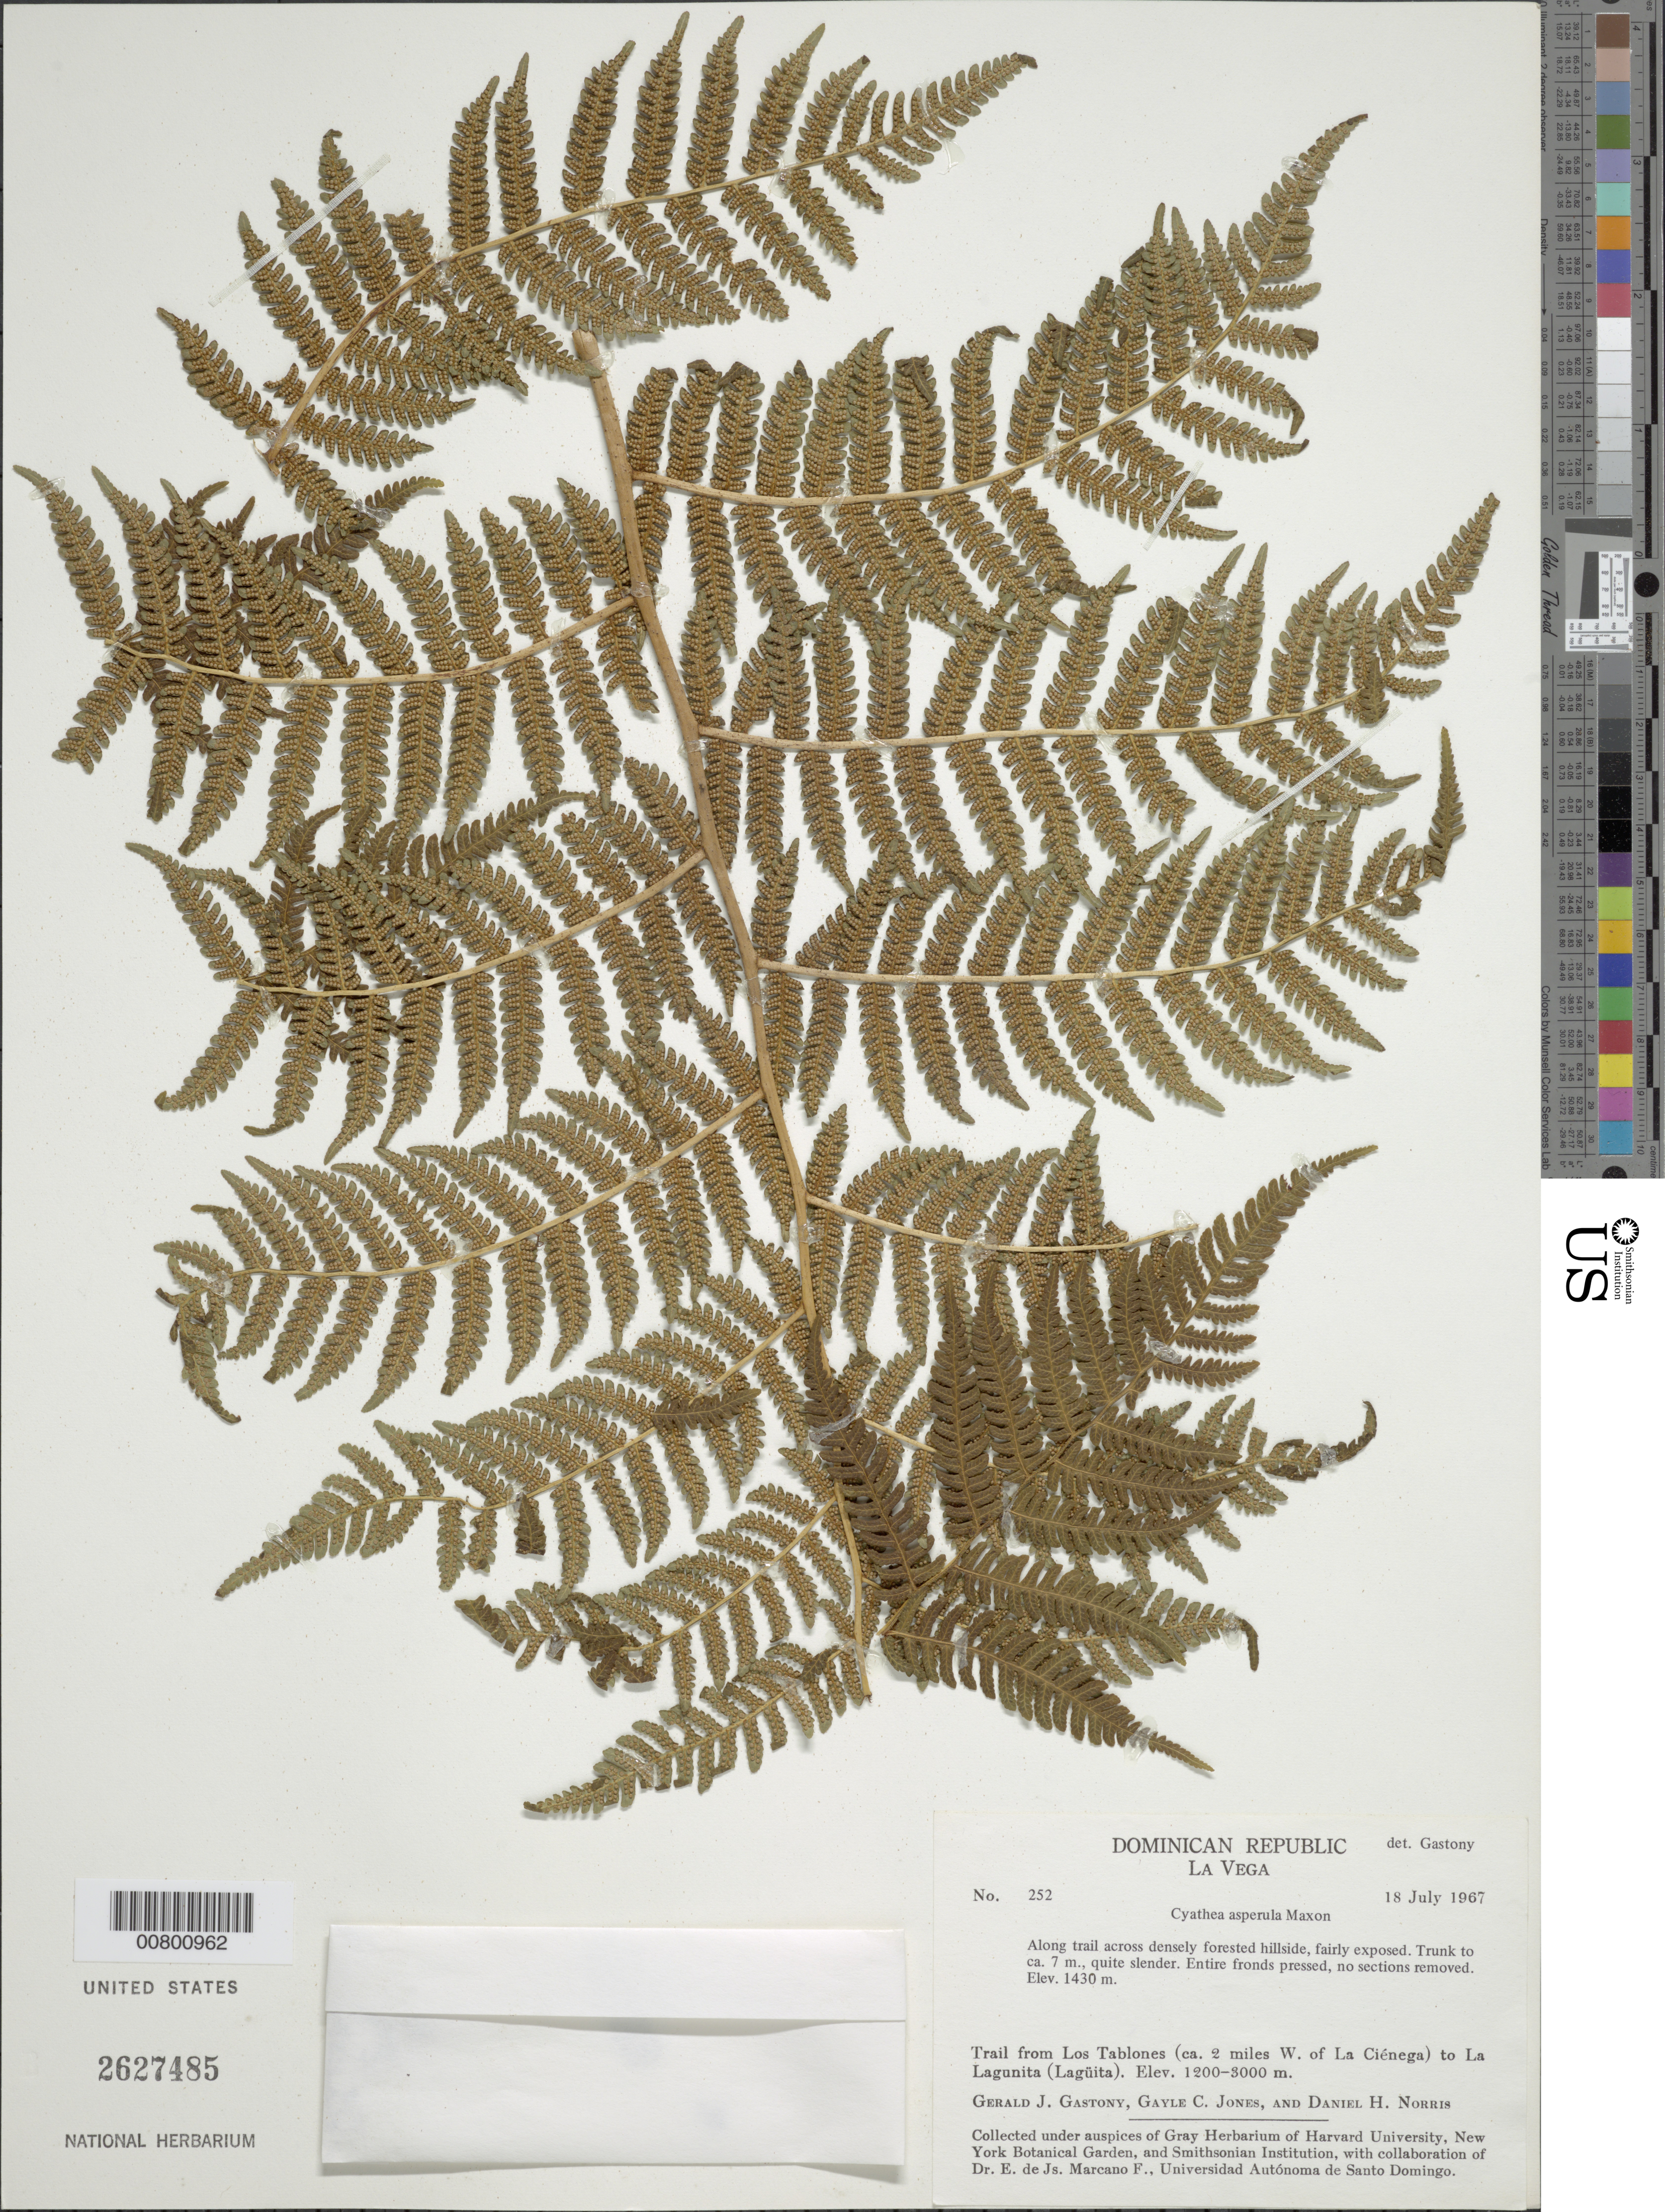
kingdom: Plantae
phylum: Tracheophyta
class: Polypodiopsida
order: Cyatheales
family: Cyatheaceae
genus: Cyathea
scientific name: Cyathea furfuracea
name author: Christ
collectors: G. Gastony, G. C. Jones & D. H. Norris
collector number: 252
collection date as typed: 18 Jul 1967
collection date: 1967-07-18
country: Dominican Republic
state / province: La Vega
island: Hispaniola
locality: Los Tablones (ca. 2 miles W of La Ciénega) to La Lagunita (Lagüita)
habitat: Densely forested hillside, fairly exposed, along trail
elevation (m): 1430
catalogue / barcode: US 2627485